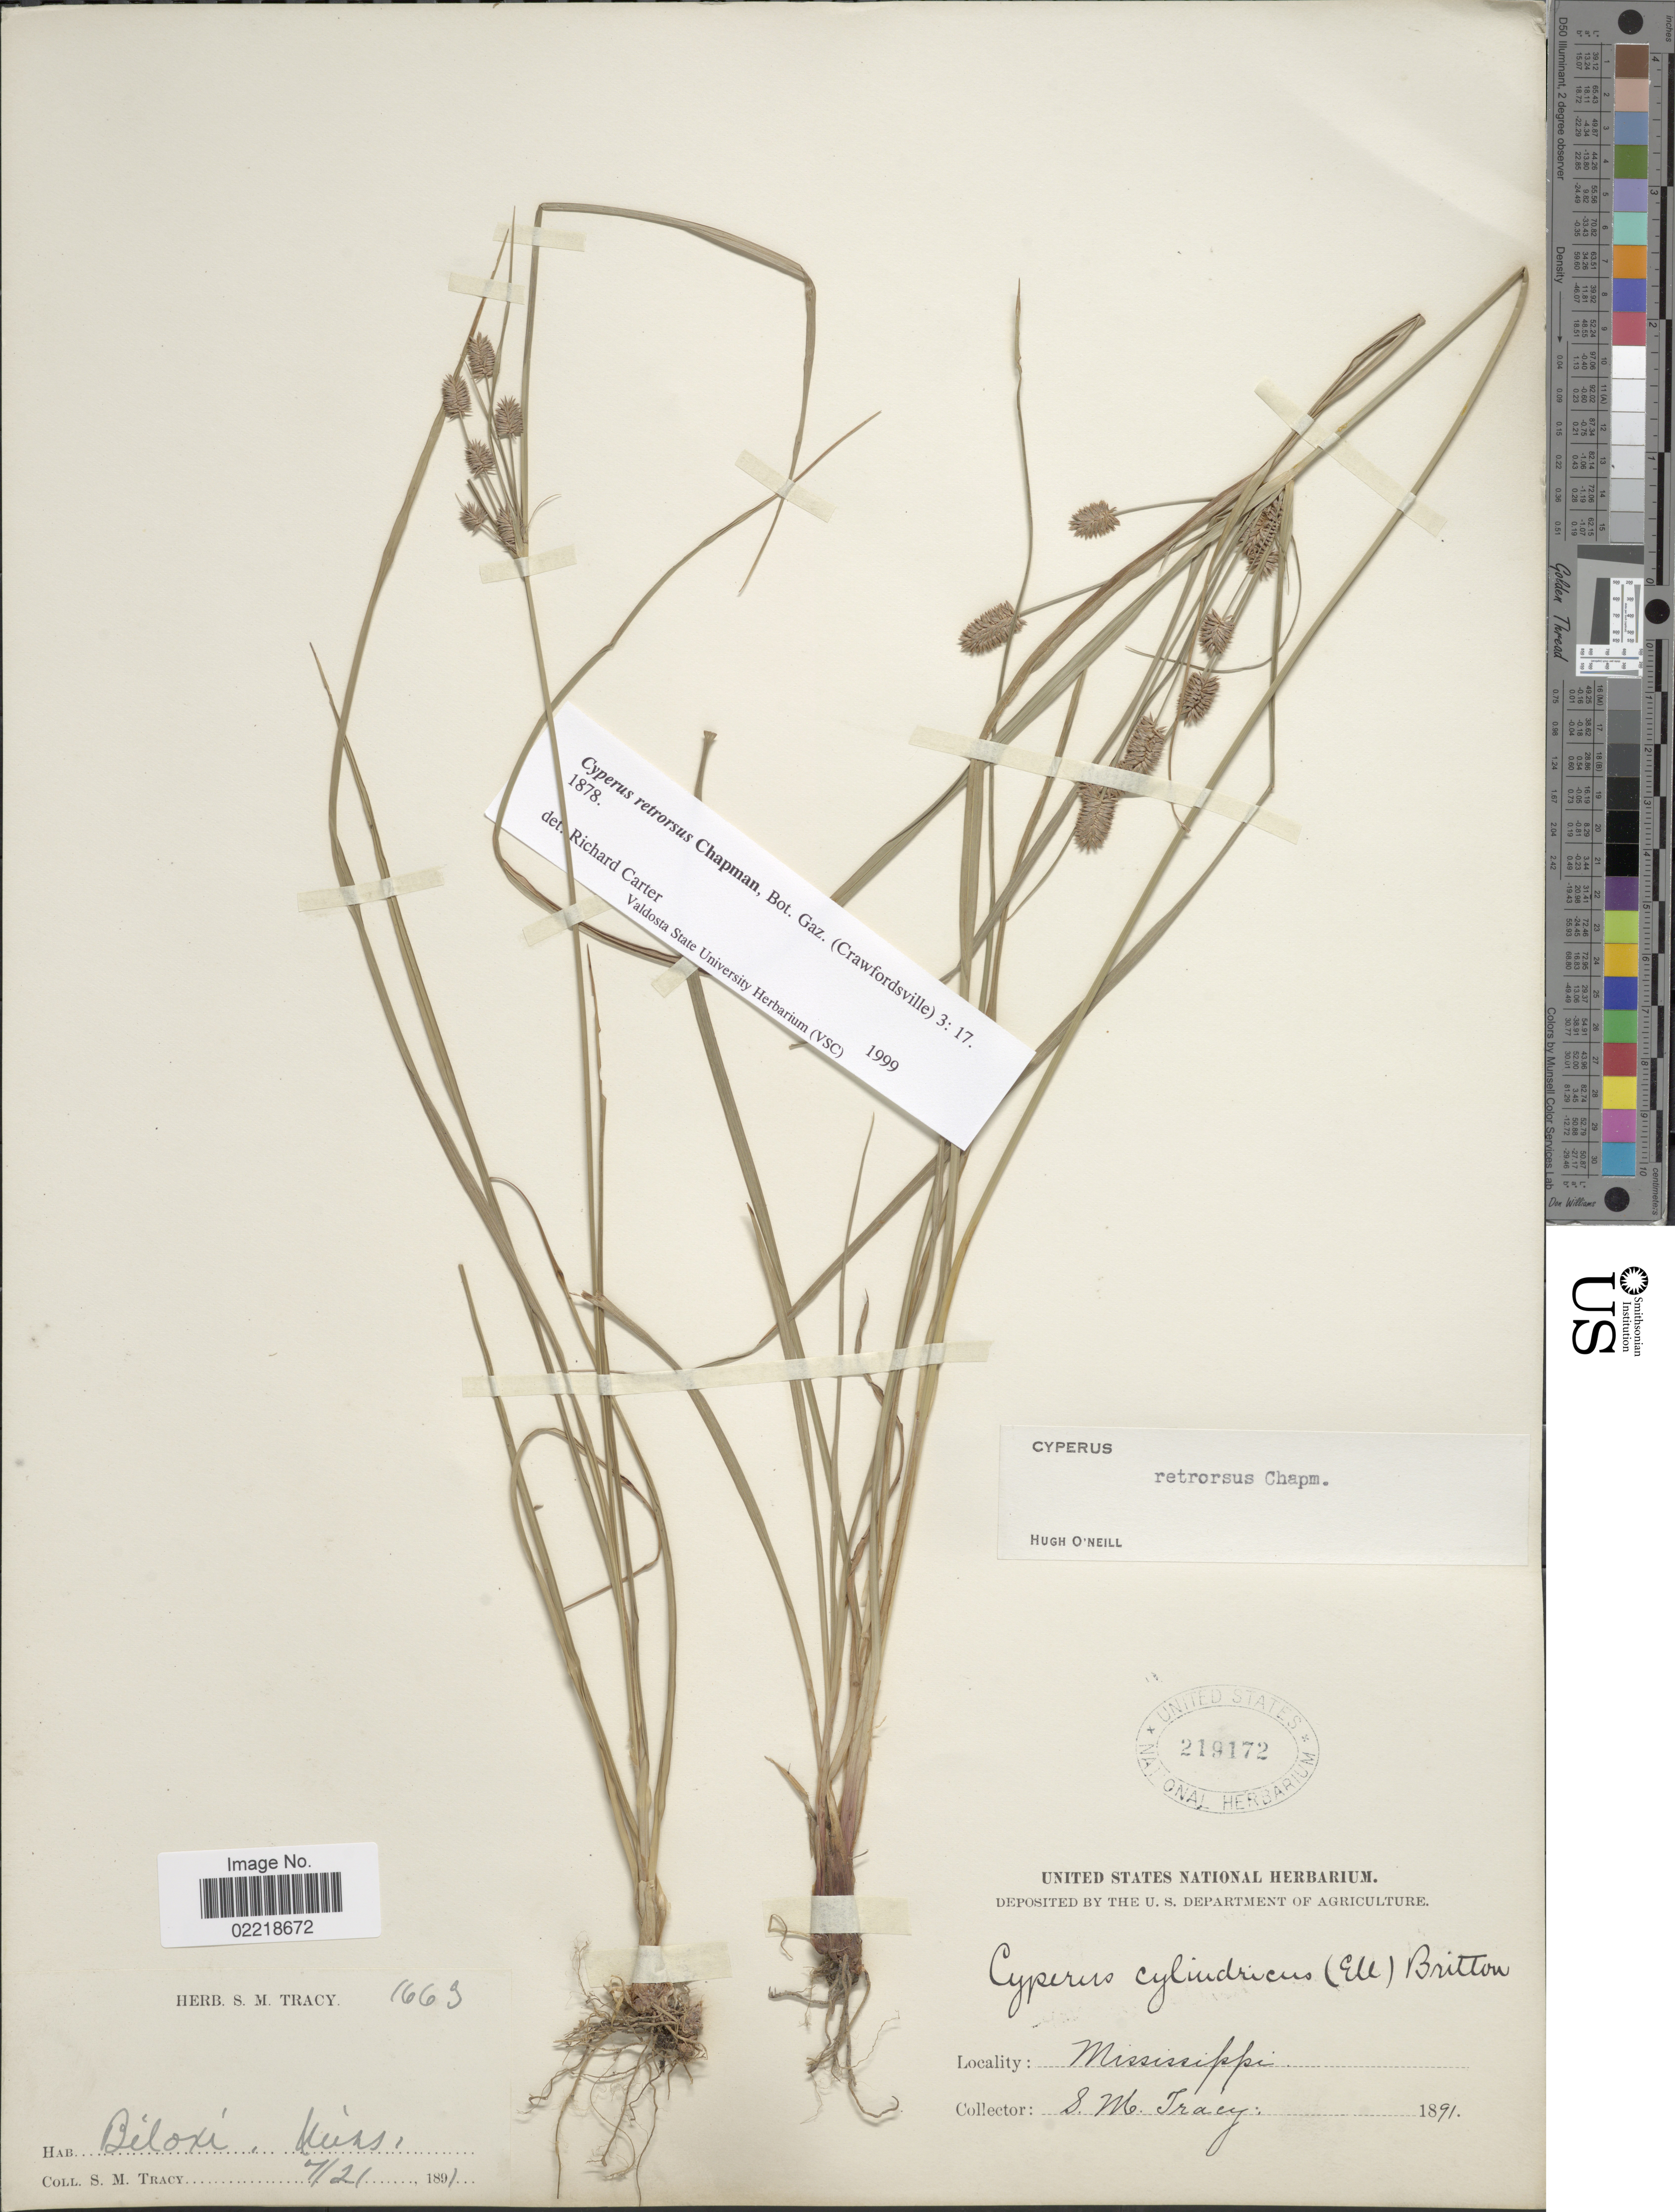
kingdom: Plantae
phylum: Tracheophyta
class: Liliopsida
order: Poales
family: Cyperaceae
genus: Cyperus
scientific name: Cyperus retrorsus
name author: Chapm.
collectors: S. M. Tracy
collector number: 1663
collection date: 1891-07-21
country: United States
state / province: Mississippi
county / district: Harrison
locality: Biloxi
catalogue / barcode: US 219172